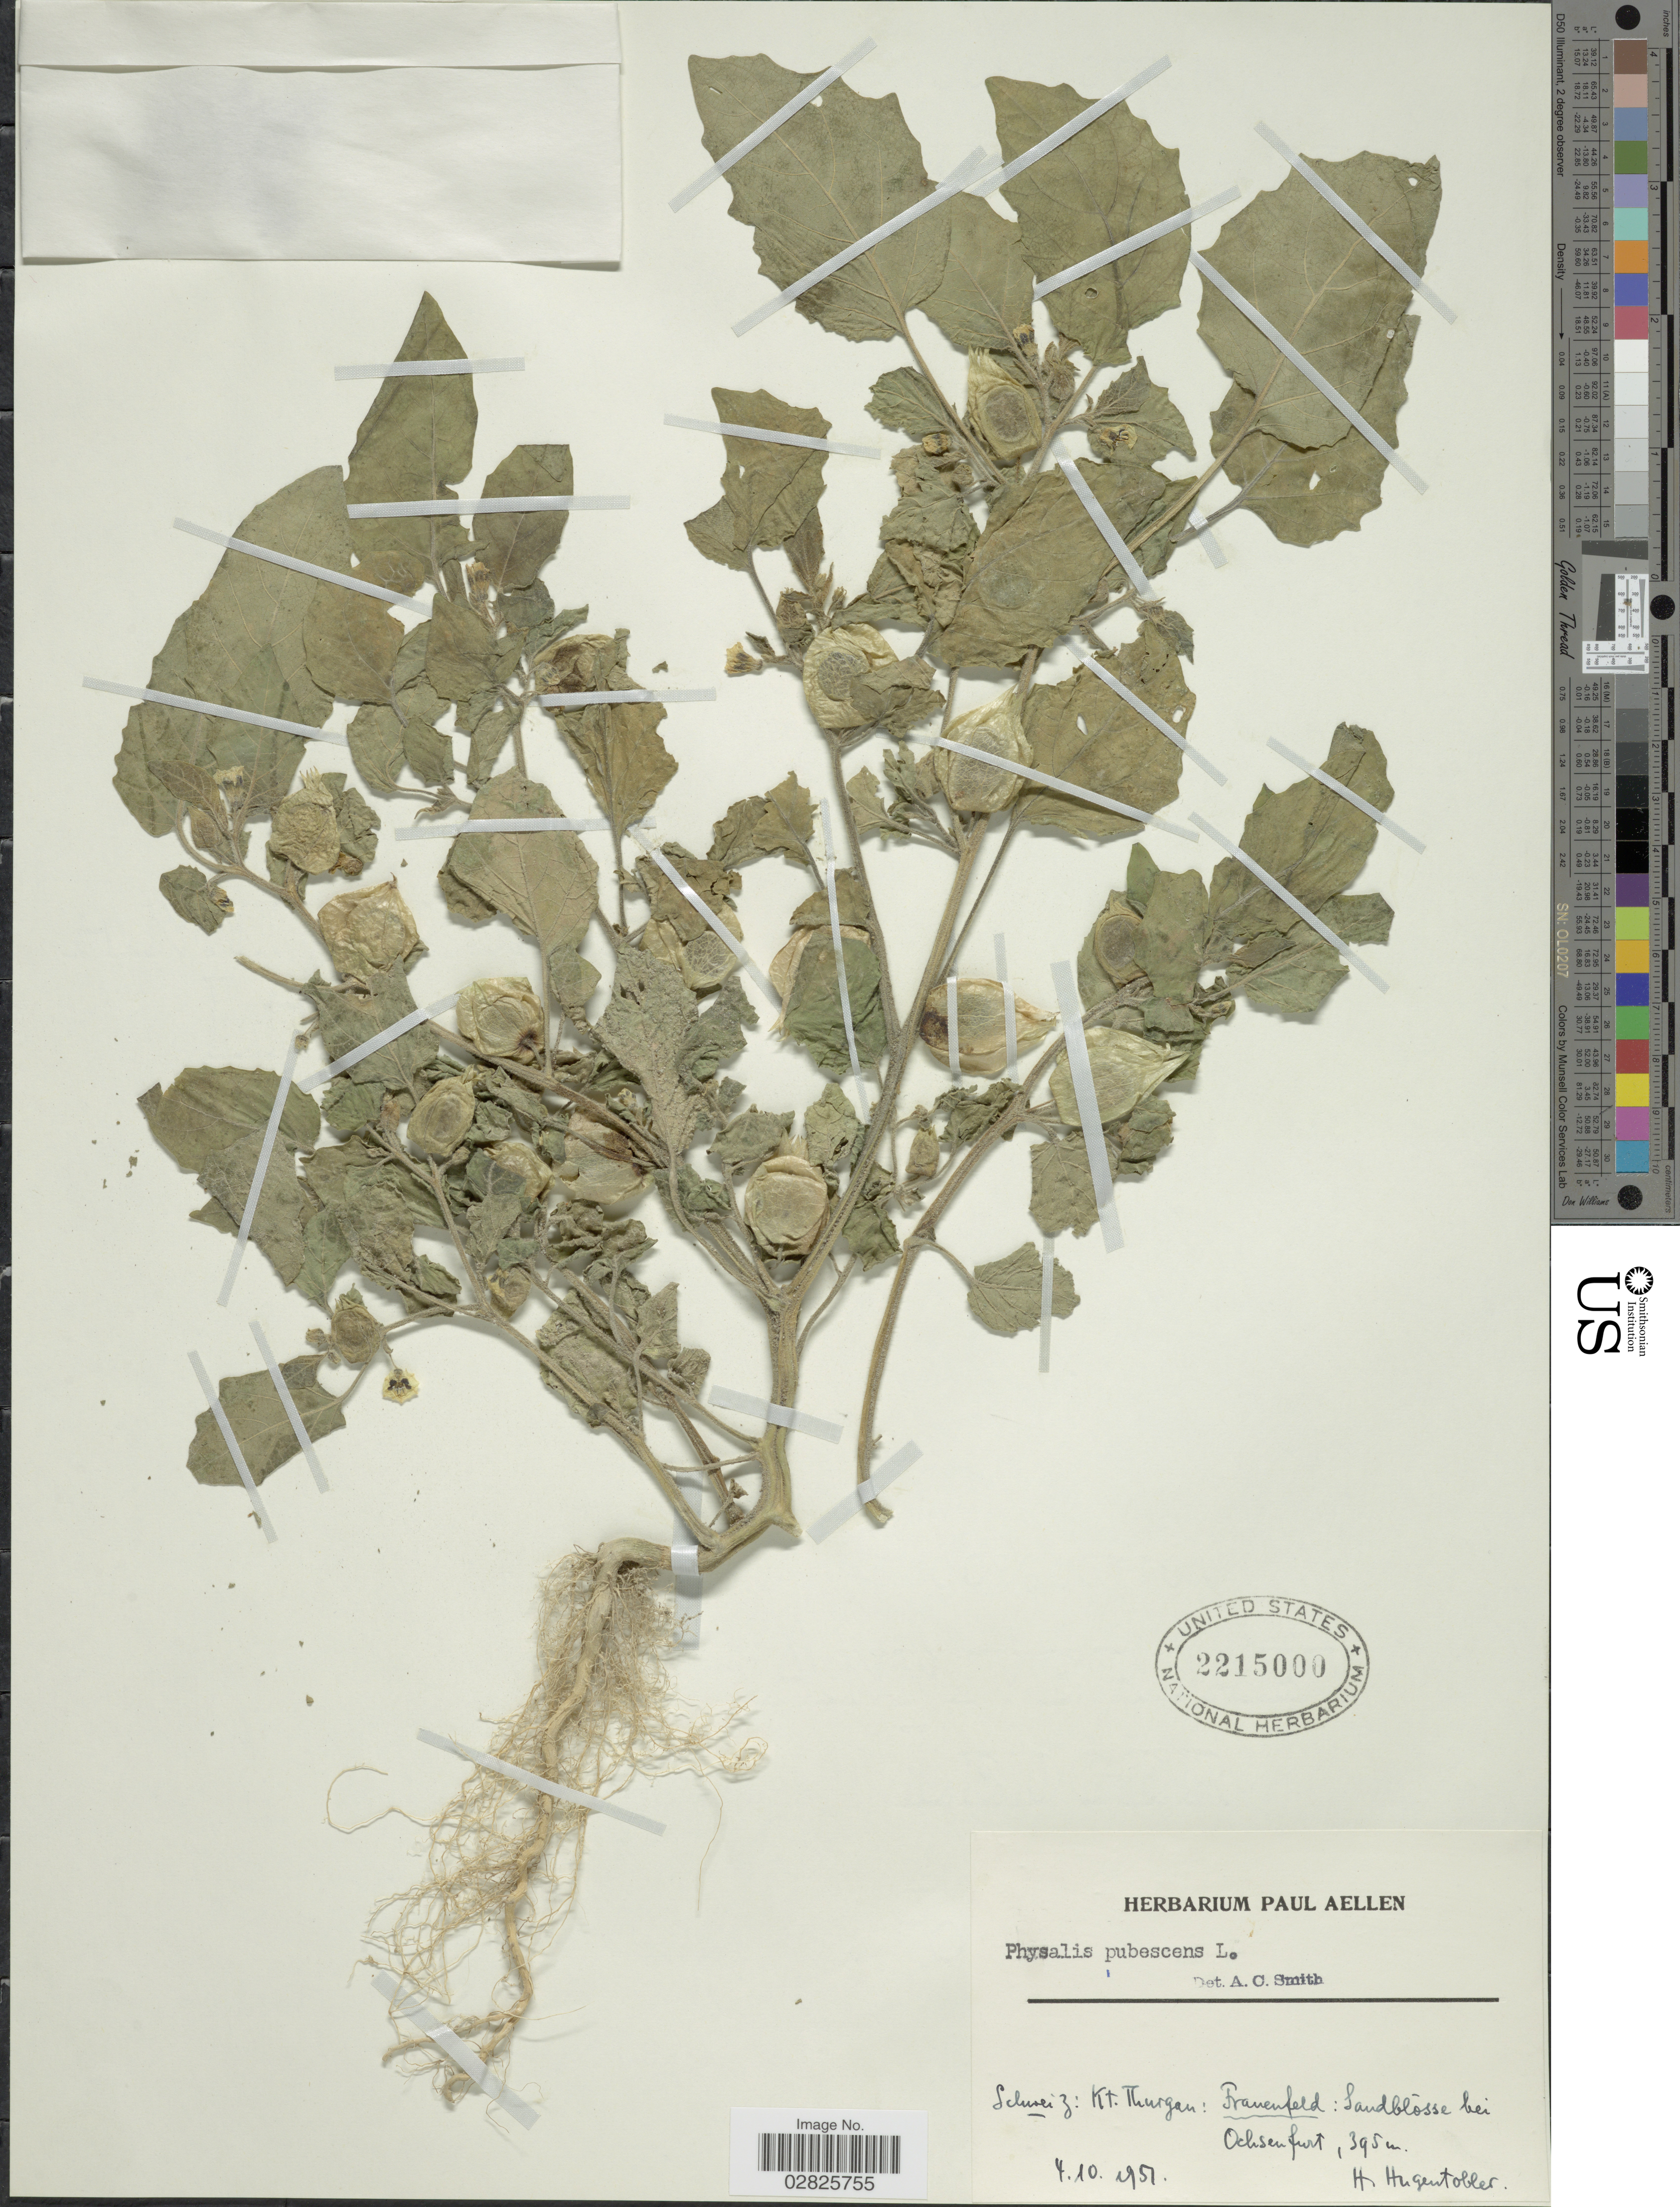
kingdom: Plantae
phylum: Tracheophyta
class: Magnoliopsida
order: Solanales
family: Solanaceae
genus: Physalis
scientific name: Physalis pubescens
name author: L.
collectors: H. Hugentobler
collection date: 1951-10-04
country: Switzerland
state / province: Thurgau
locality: Schweiz: Kt. Murgan: Frauenfeld: Sandblosse bei Ochsenfurt.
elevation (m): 395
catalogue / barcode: US 2215000